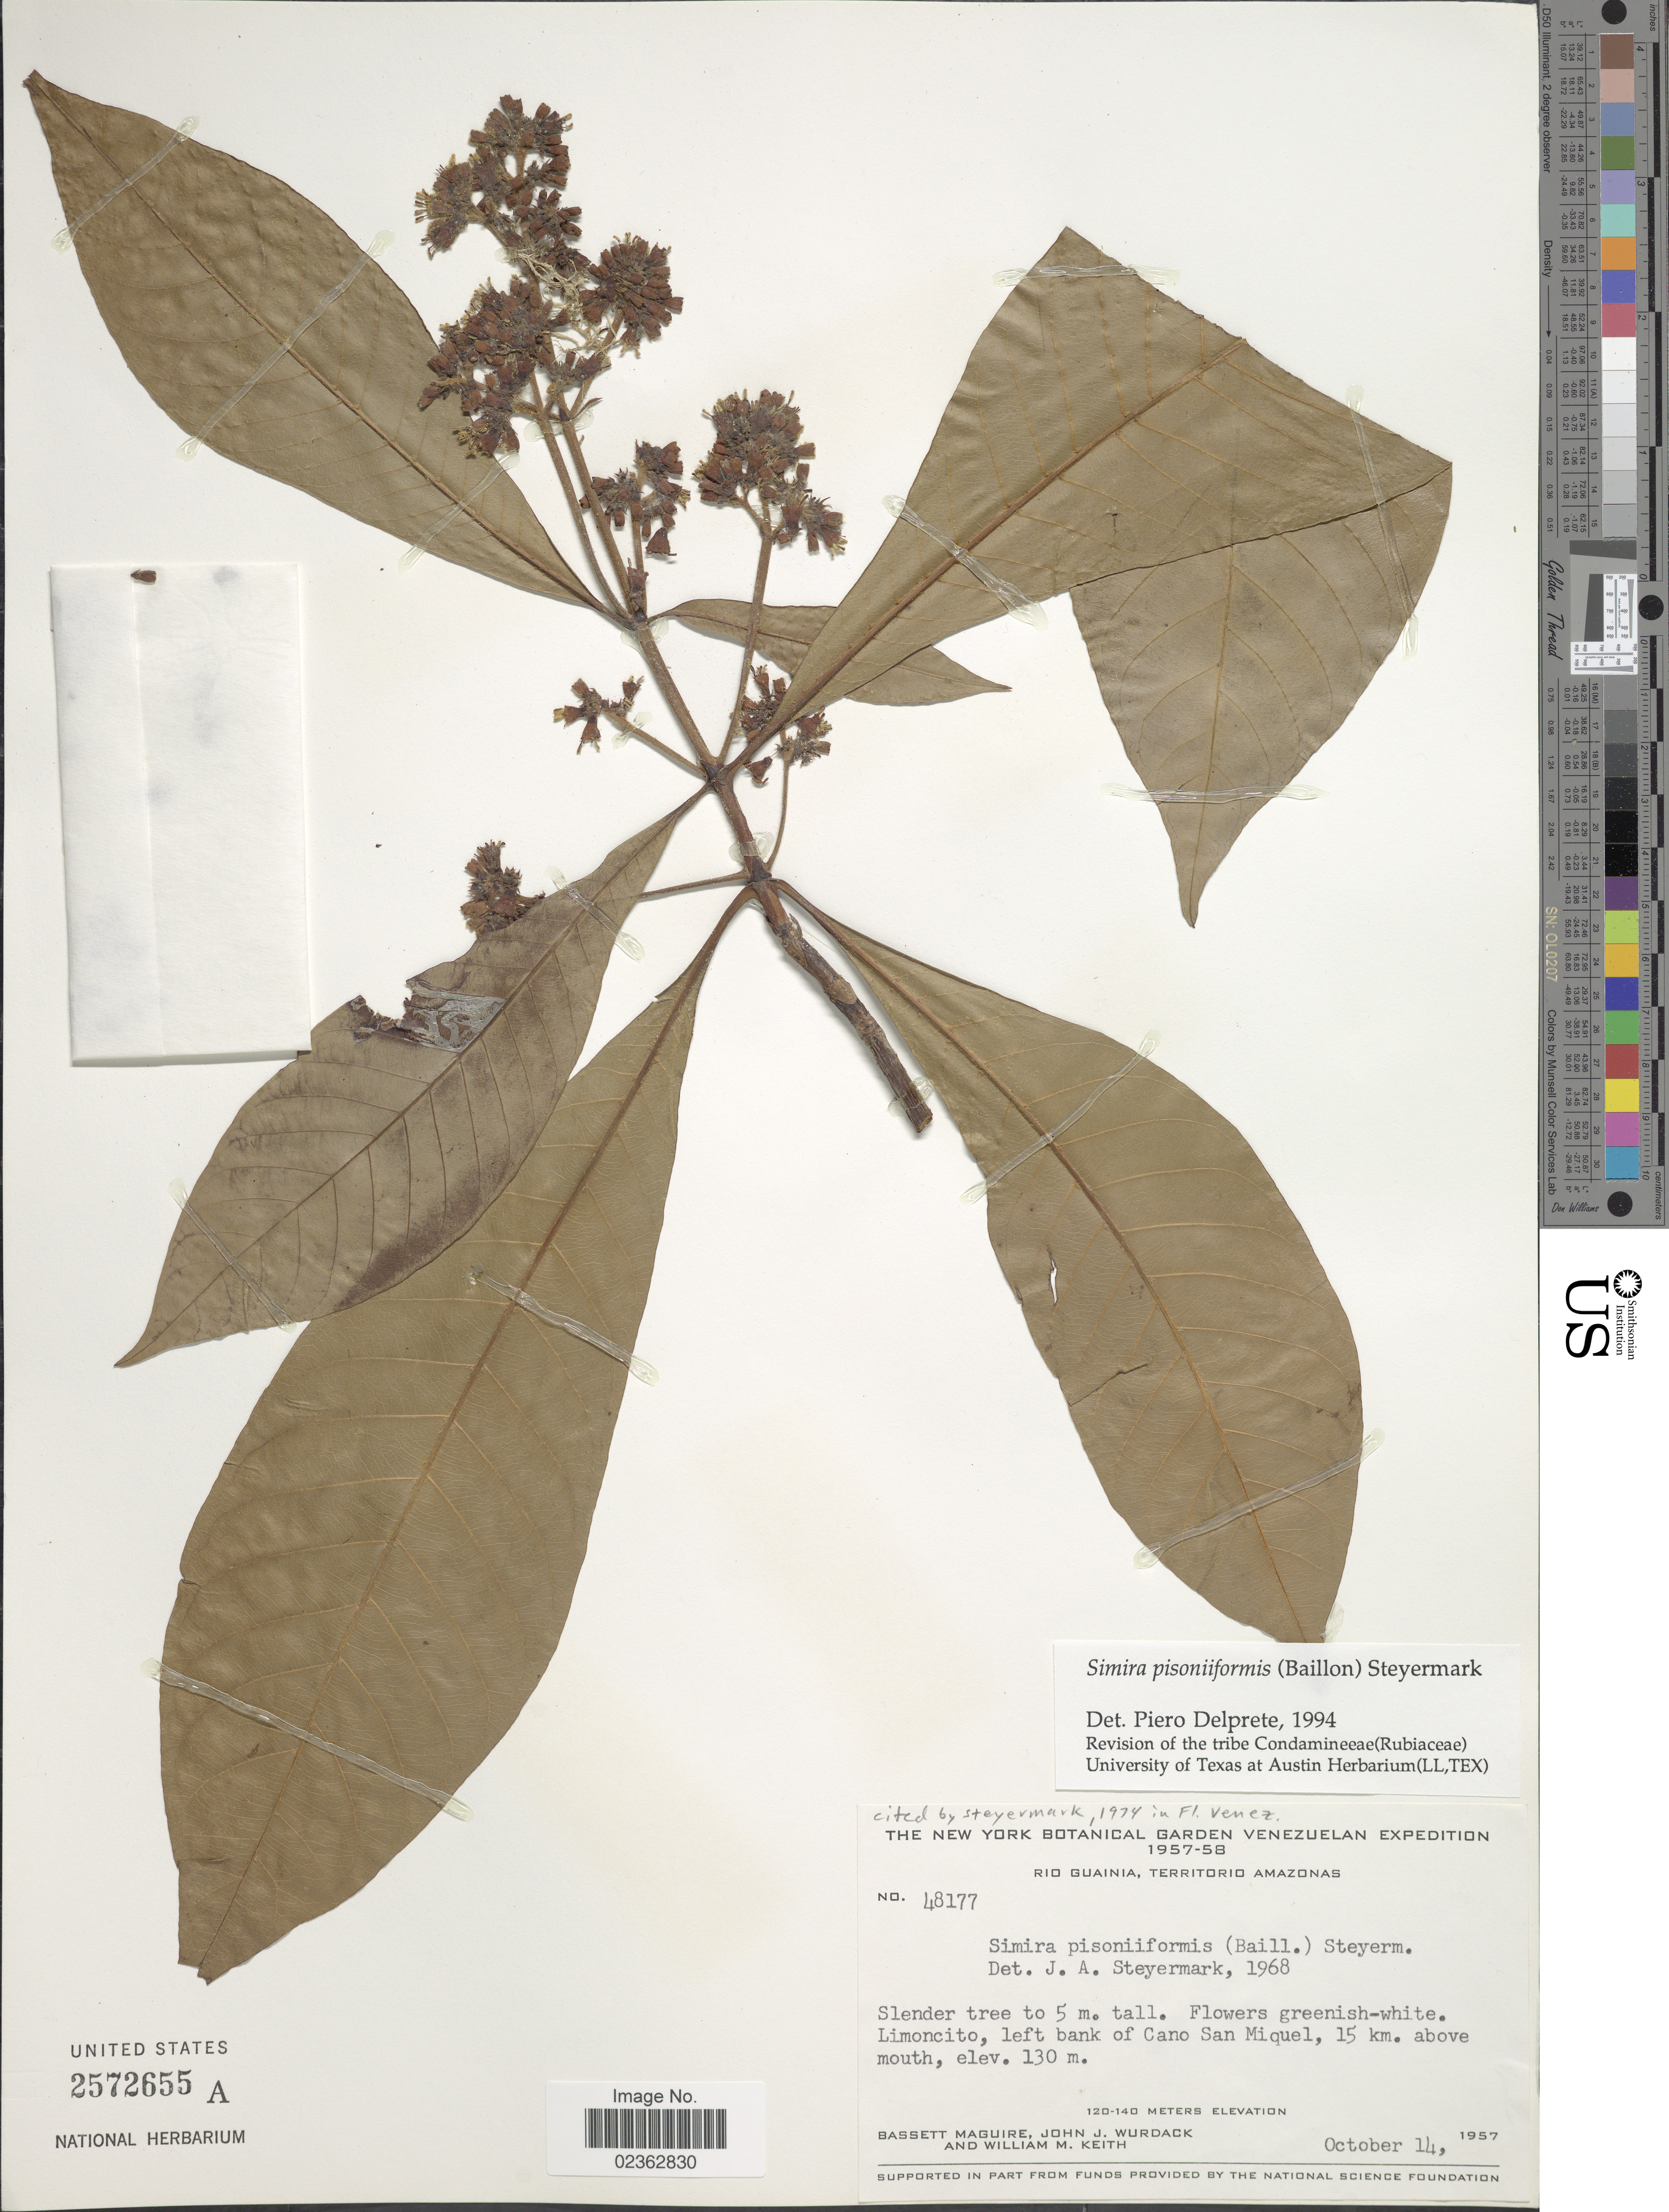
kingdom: Plantae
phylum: Tracheophyta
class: Magnoliopsida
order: Gentianales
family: Rubiaceae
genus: Simira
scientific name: Simira pisoniiformis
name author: (Baill.) Steyerm.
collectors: B. Maguire, J. J. Wurdack & W. Keith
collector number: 48177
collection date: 1957-10-14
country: Venezuela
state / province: Amazonas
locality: Rio Guainia, Limoncito, left bank of Cano San Miquel, 15 km. above mouth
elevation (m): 130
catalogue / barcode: US 2572655A